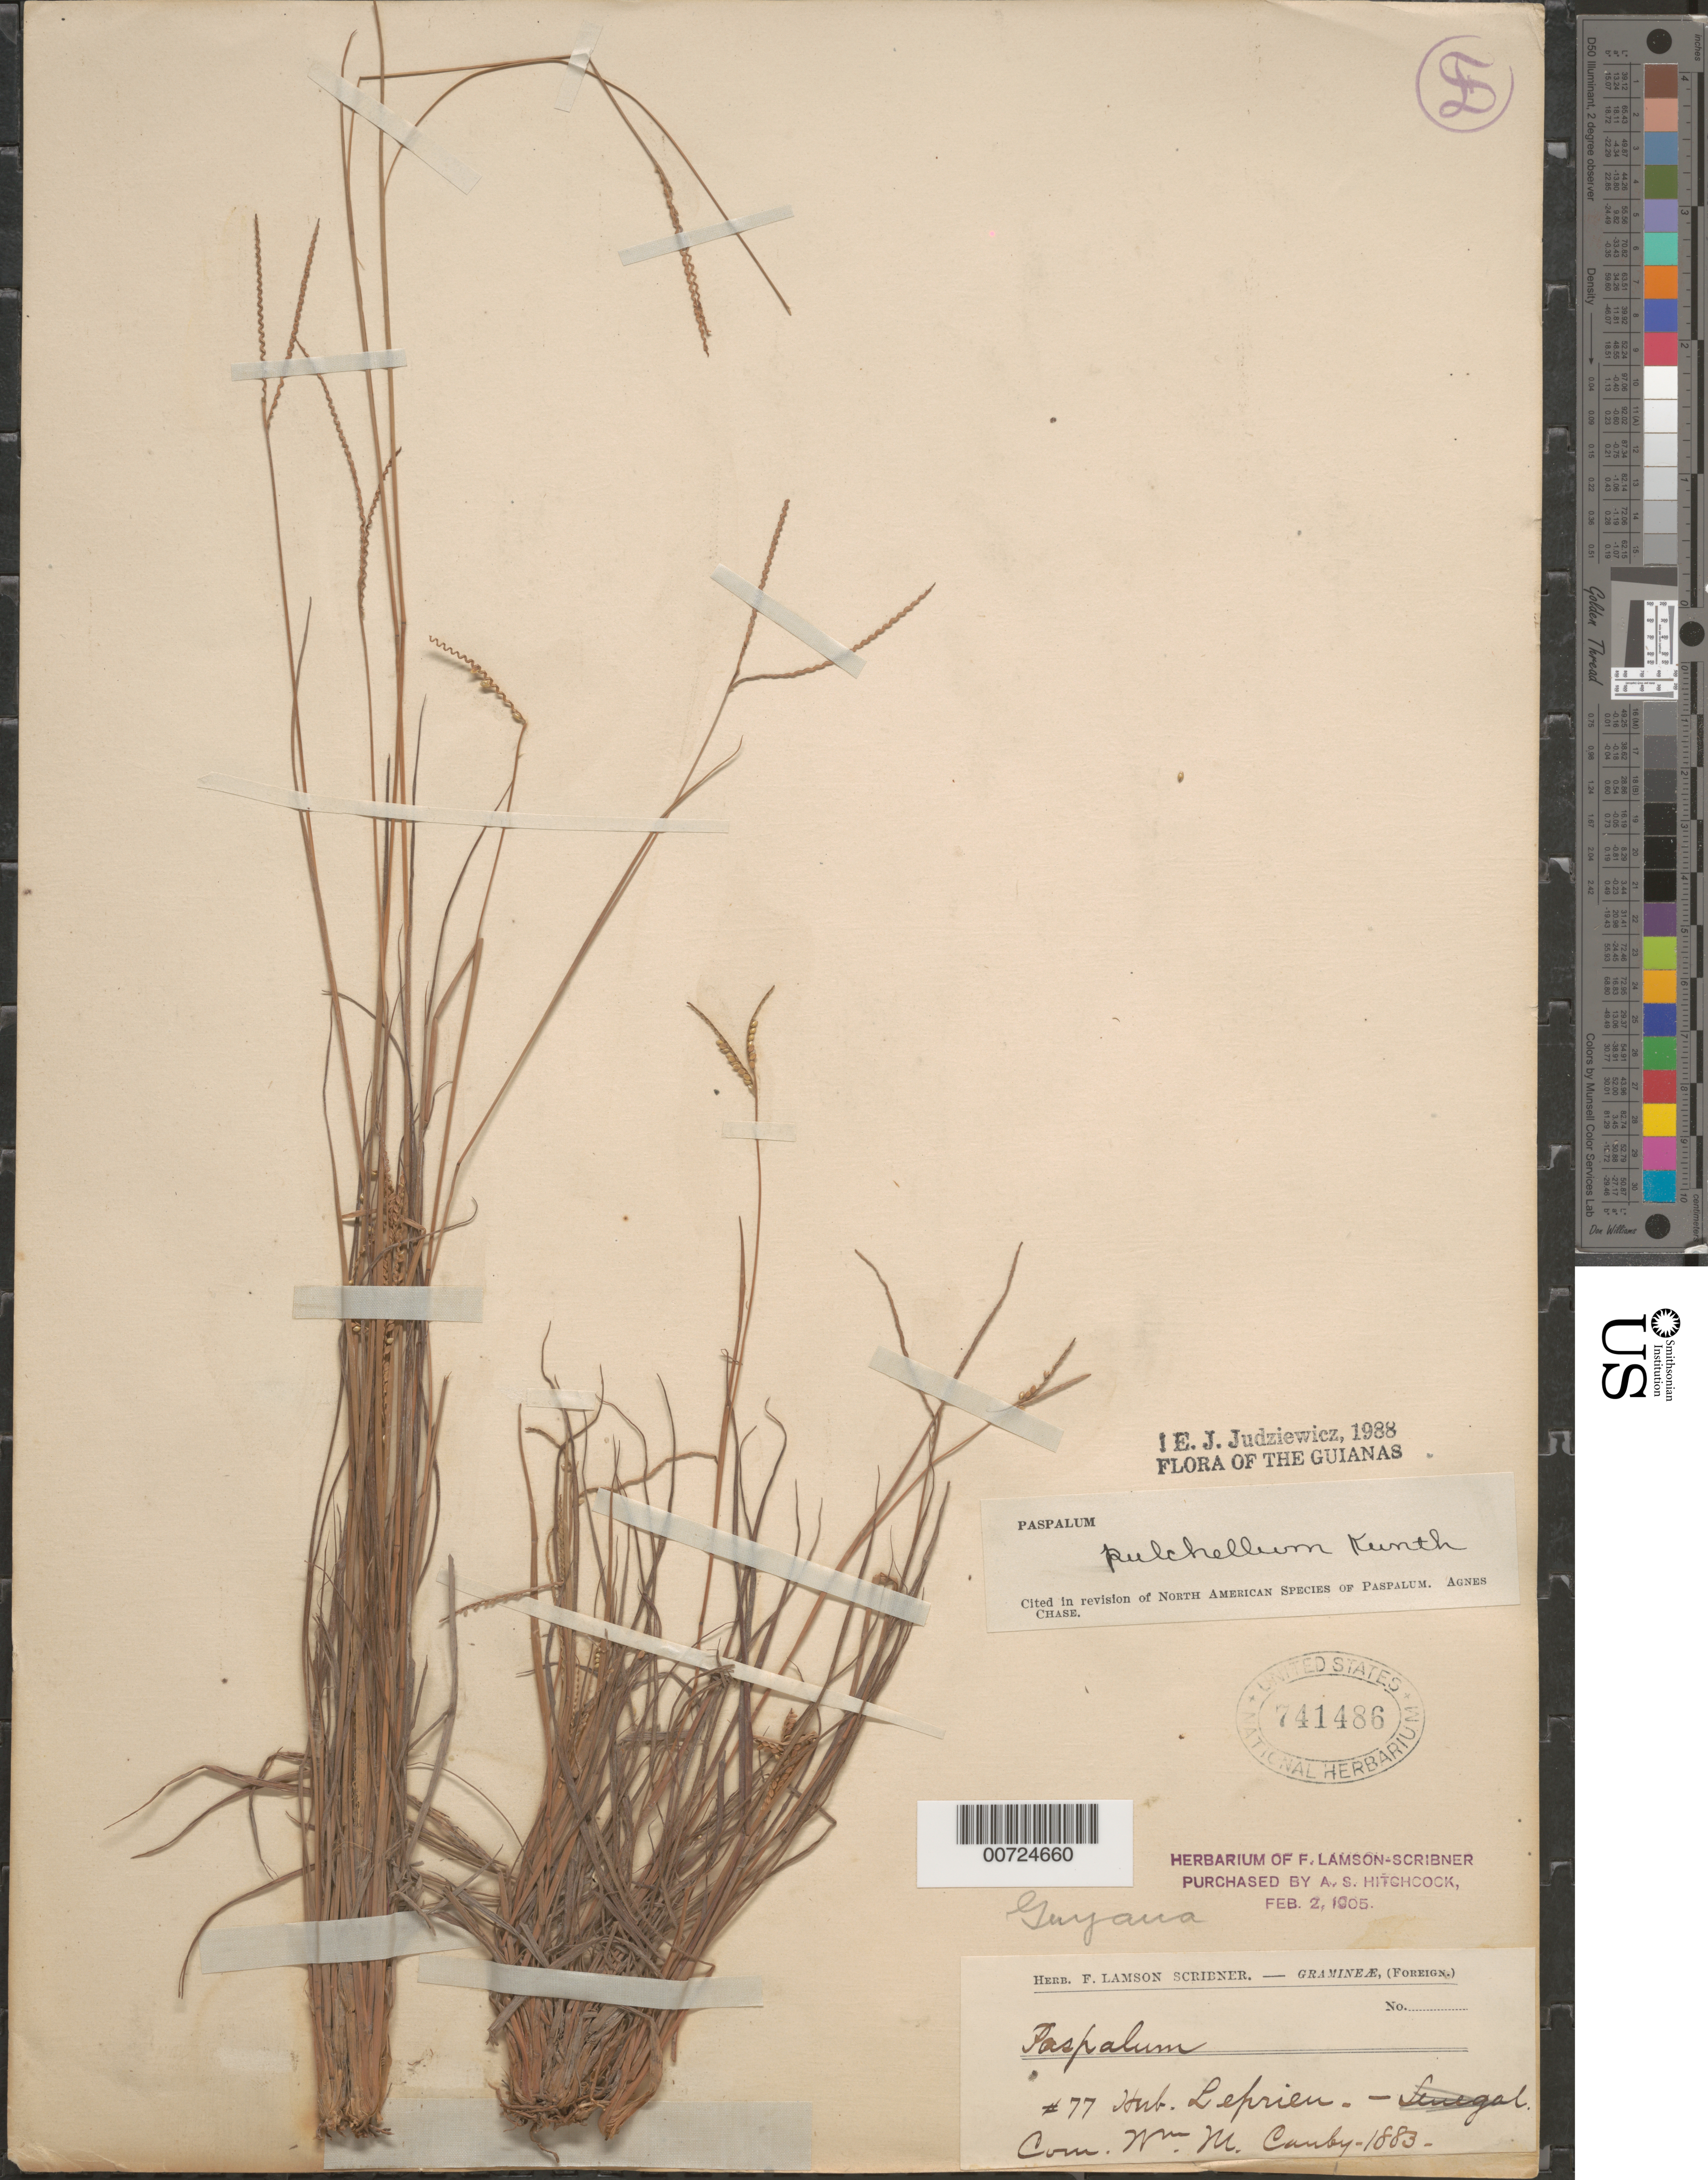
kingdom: Plantae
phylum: Tracheophyta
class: Liliopsida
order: Poales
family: Poaceae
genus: Paspalum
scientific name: Paspalum pulchellum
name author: Kunth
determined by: Judziewicz, E. J.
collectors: W. M. Canby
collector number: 77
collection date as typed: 1833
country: Guyana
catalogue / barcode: US 741486